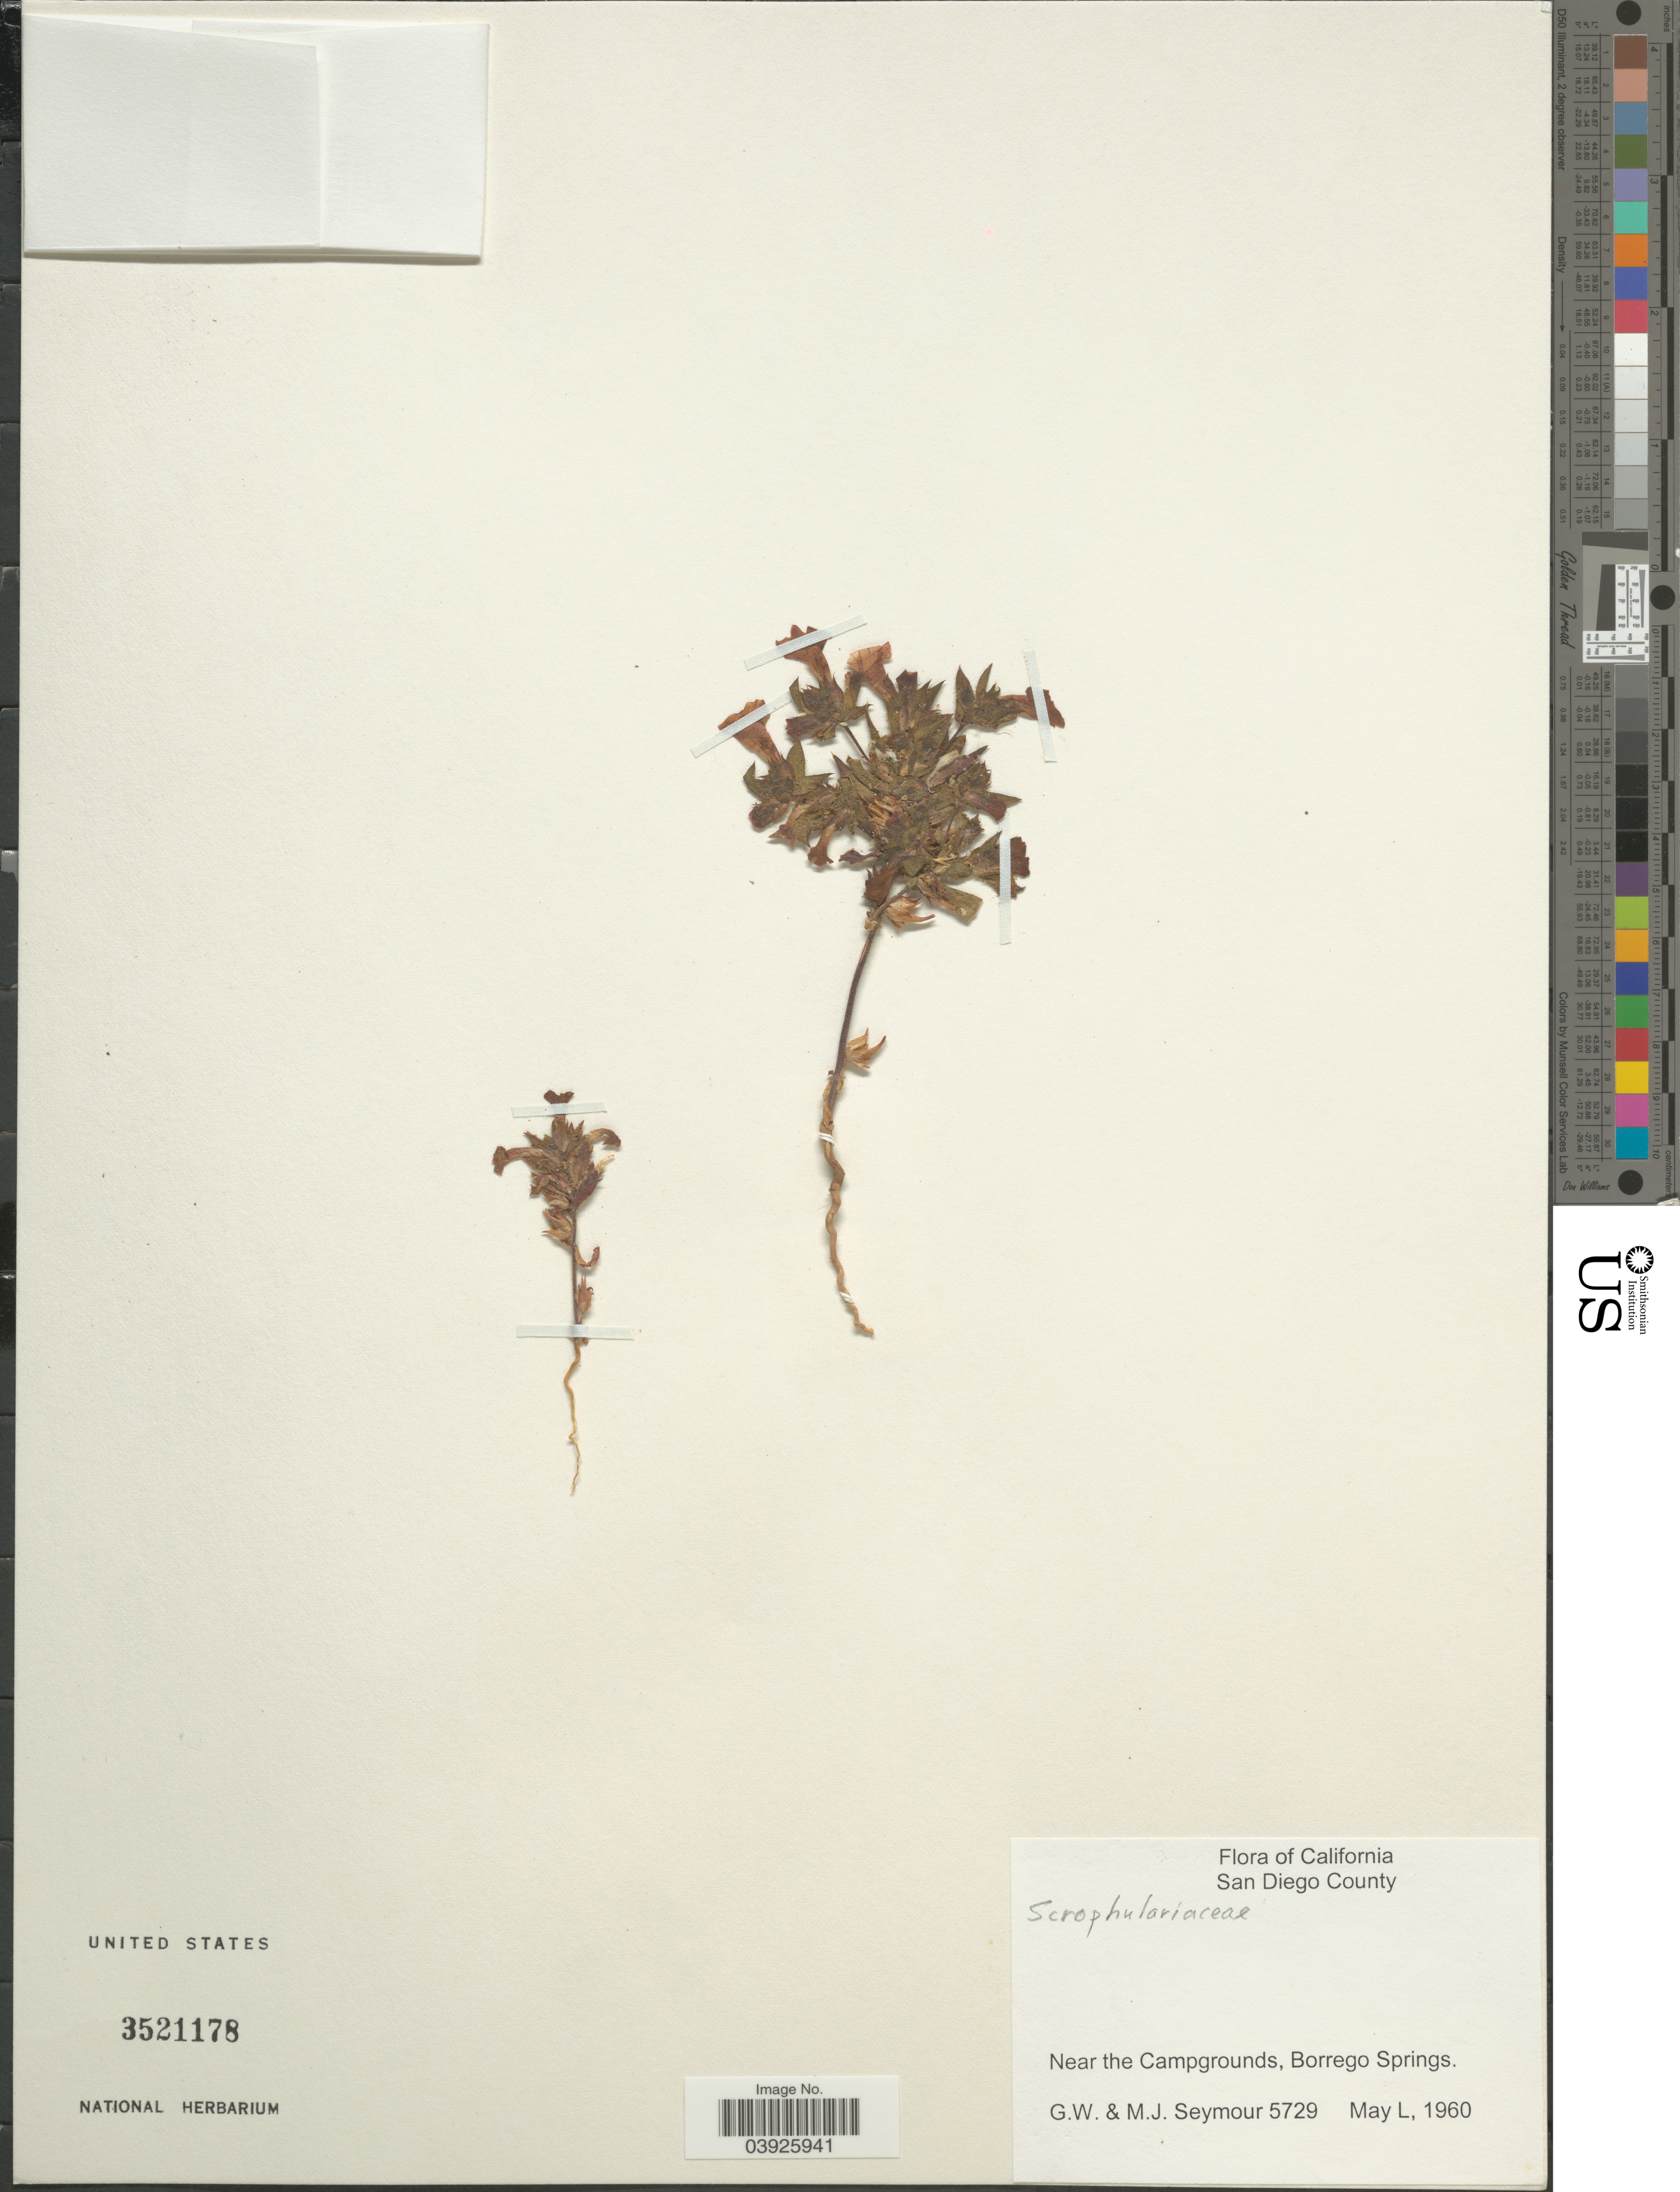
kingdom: Plantae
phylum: Tracheophyta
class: Magnoliopsida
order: Lamiales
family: Scrophulariaceae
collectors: G. Seymour & M. Seymour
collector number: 5729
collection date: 1960-05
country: United States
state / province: California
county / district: San Diego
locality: San Diego County. Near the Campgrounds, Borrego Springs.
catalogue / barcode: US 3521178